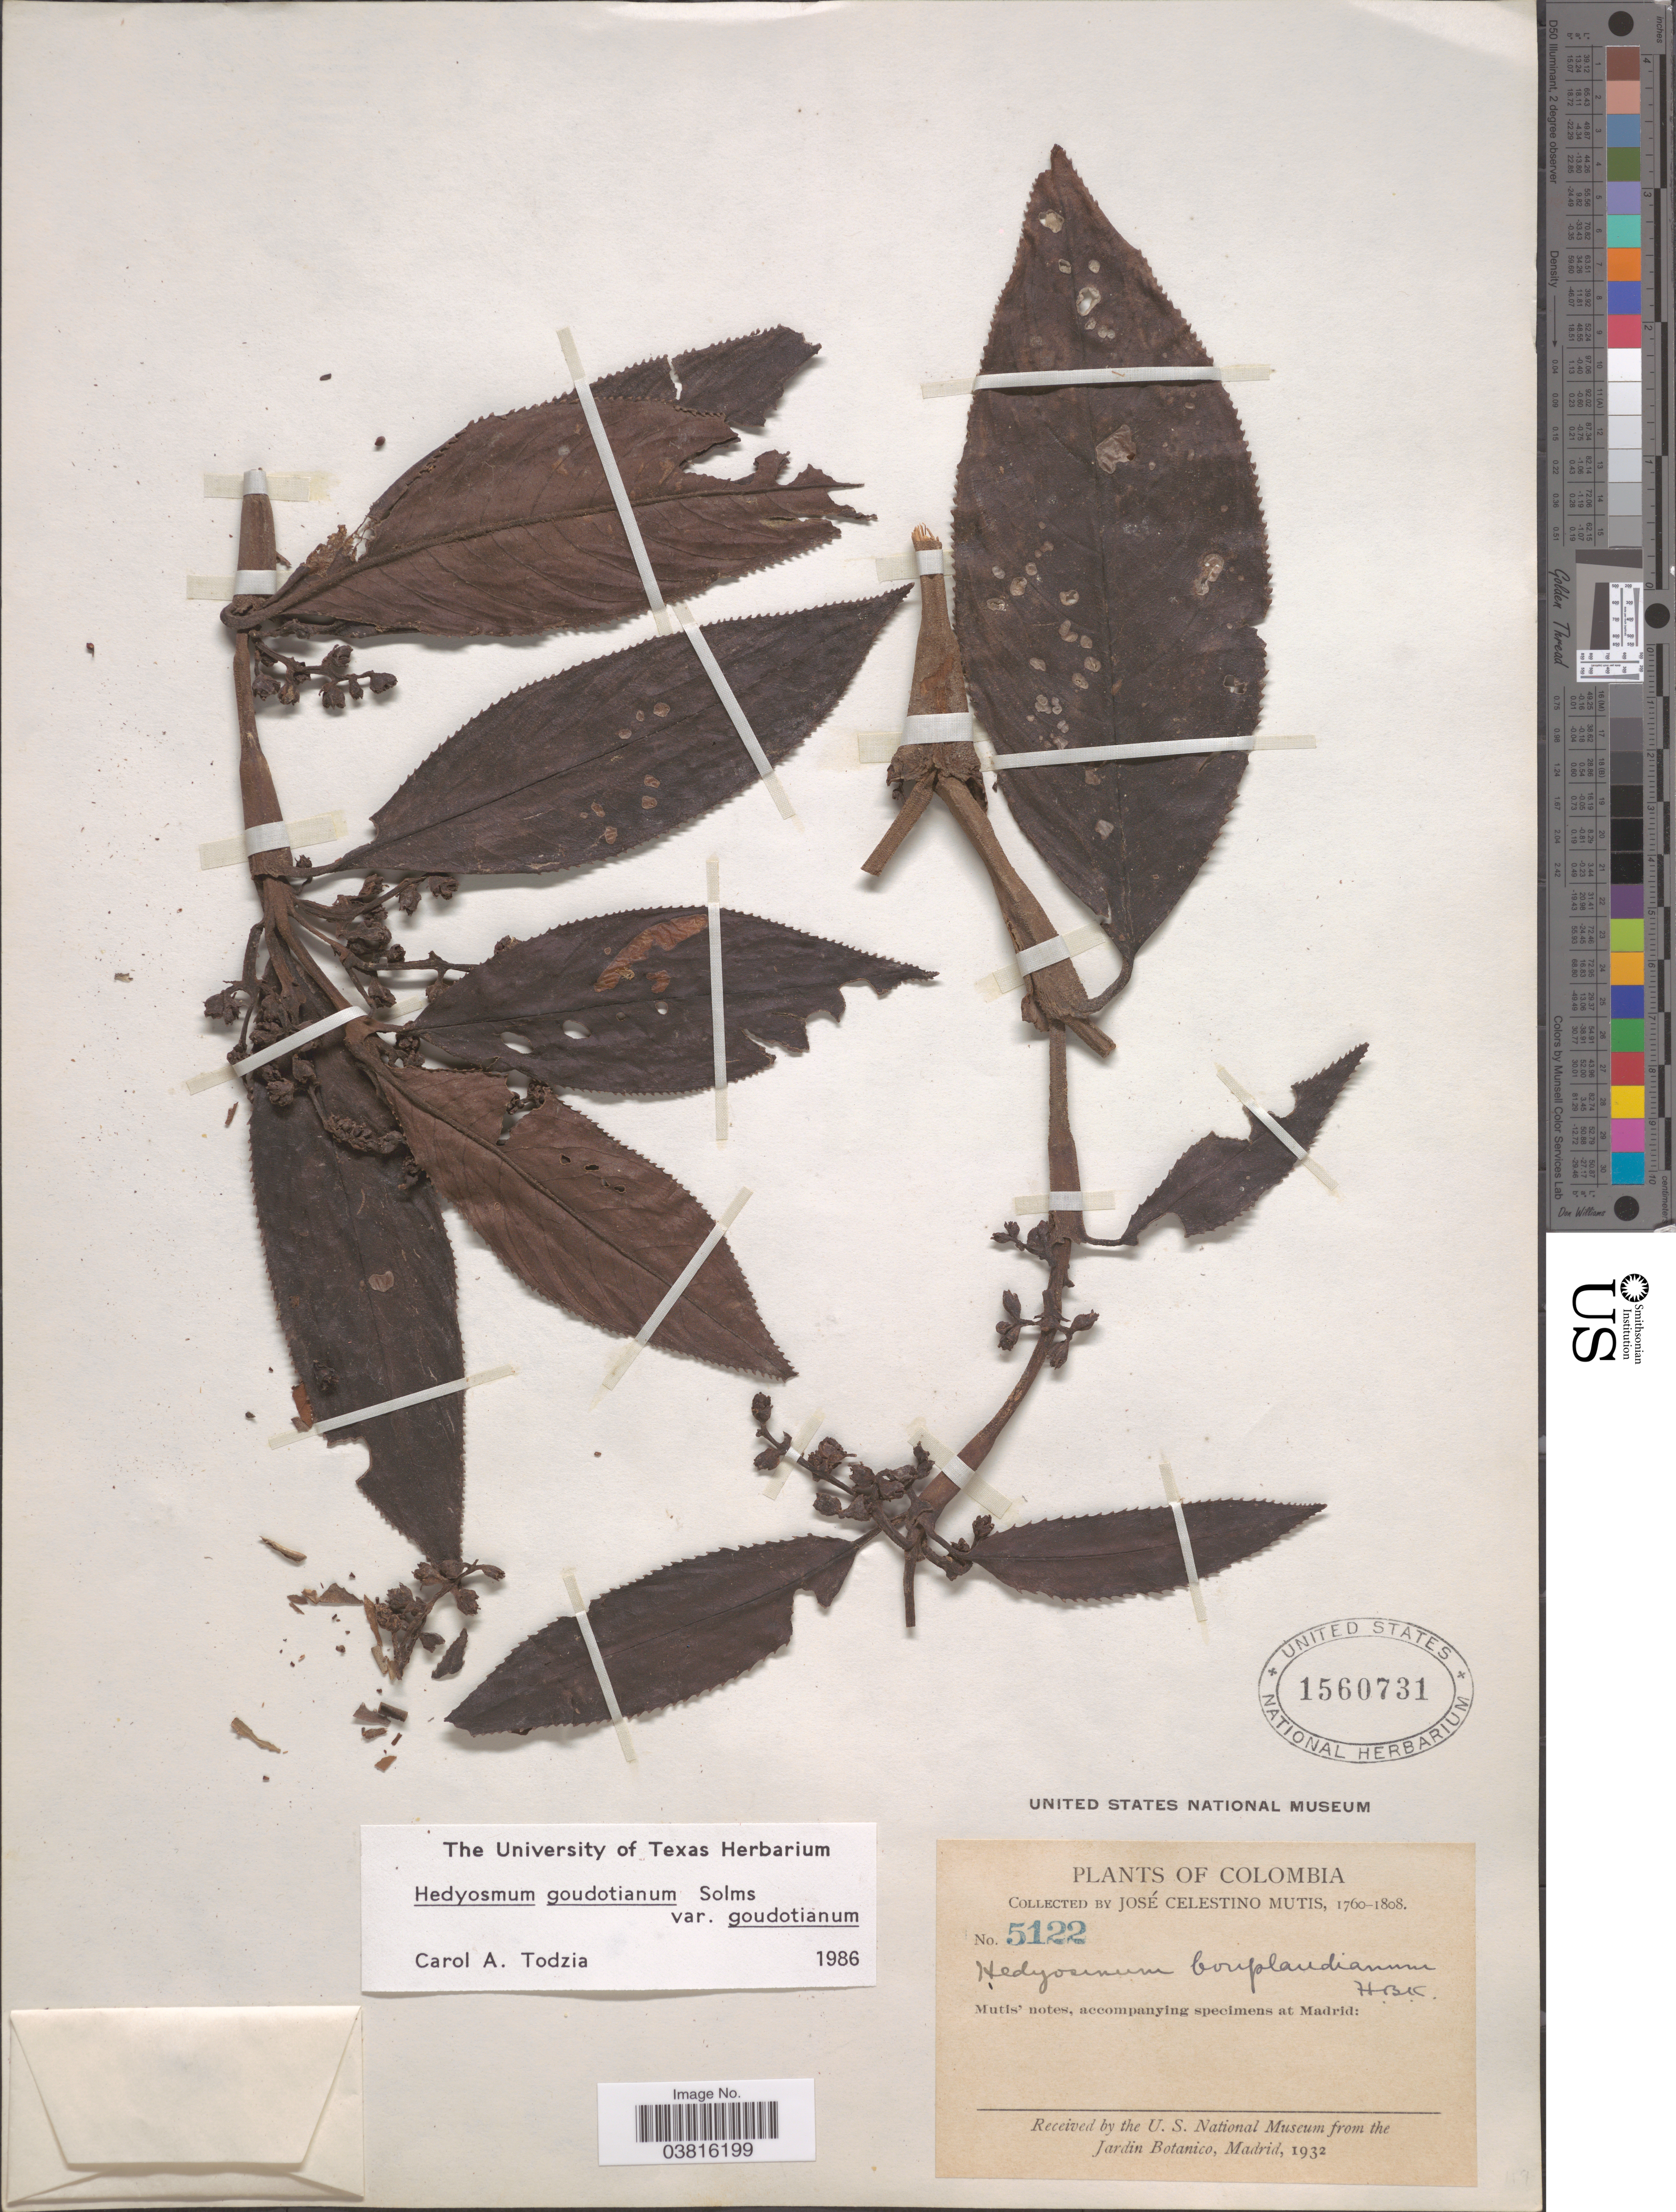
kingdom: Plantae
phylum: Tracheophyta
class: Magnoliopsida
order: Chloranthales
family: Chloranthaceae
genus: Hedyosmum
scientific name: Hedyosmum goudotianum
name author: Solms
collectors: J. C. B. Mutis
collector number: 5122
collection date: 1760/1808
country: Colombia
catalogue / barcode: US 1560731